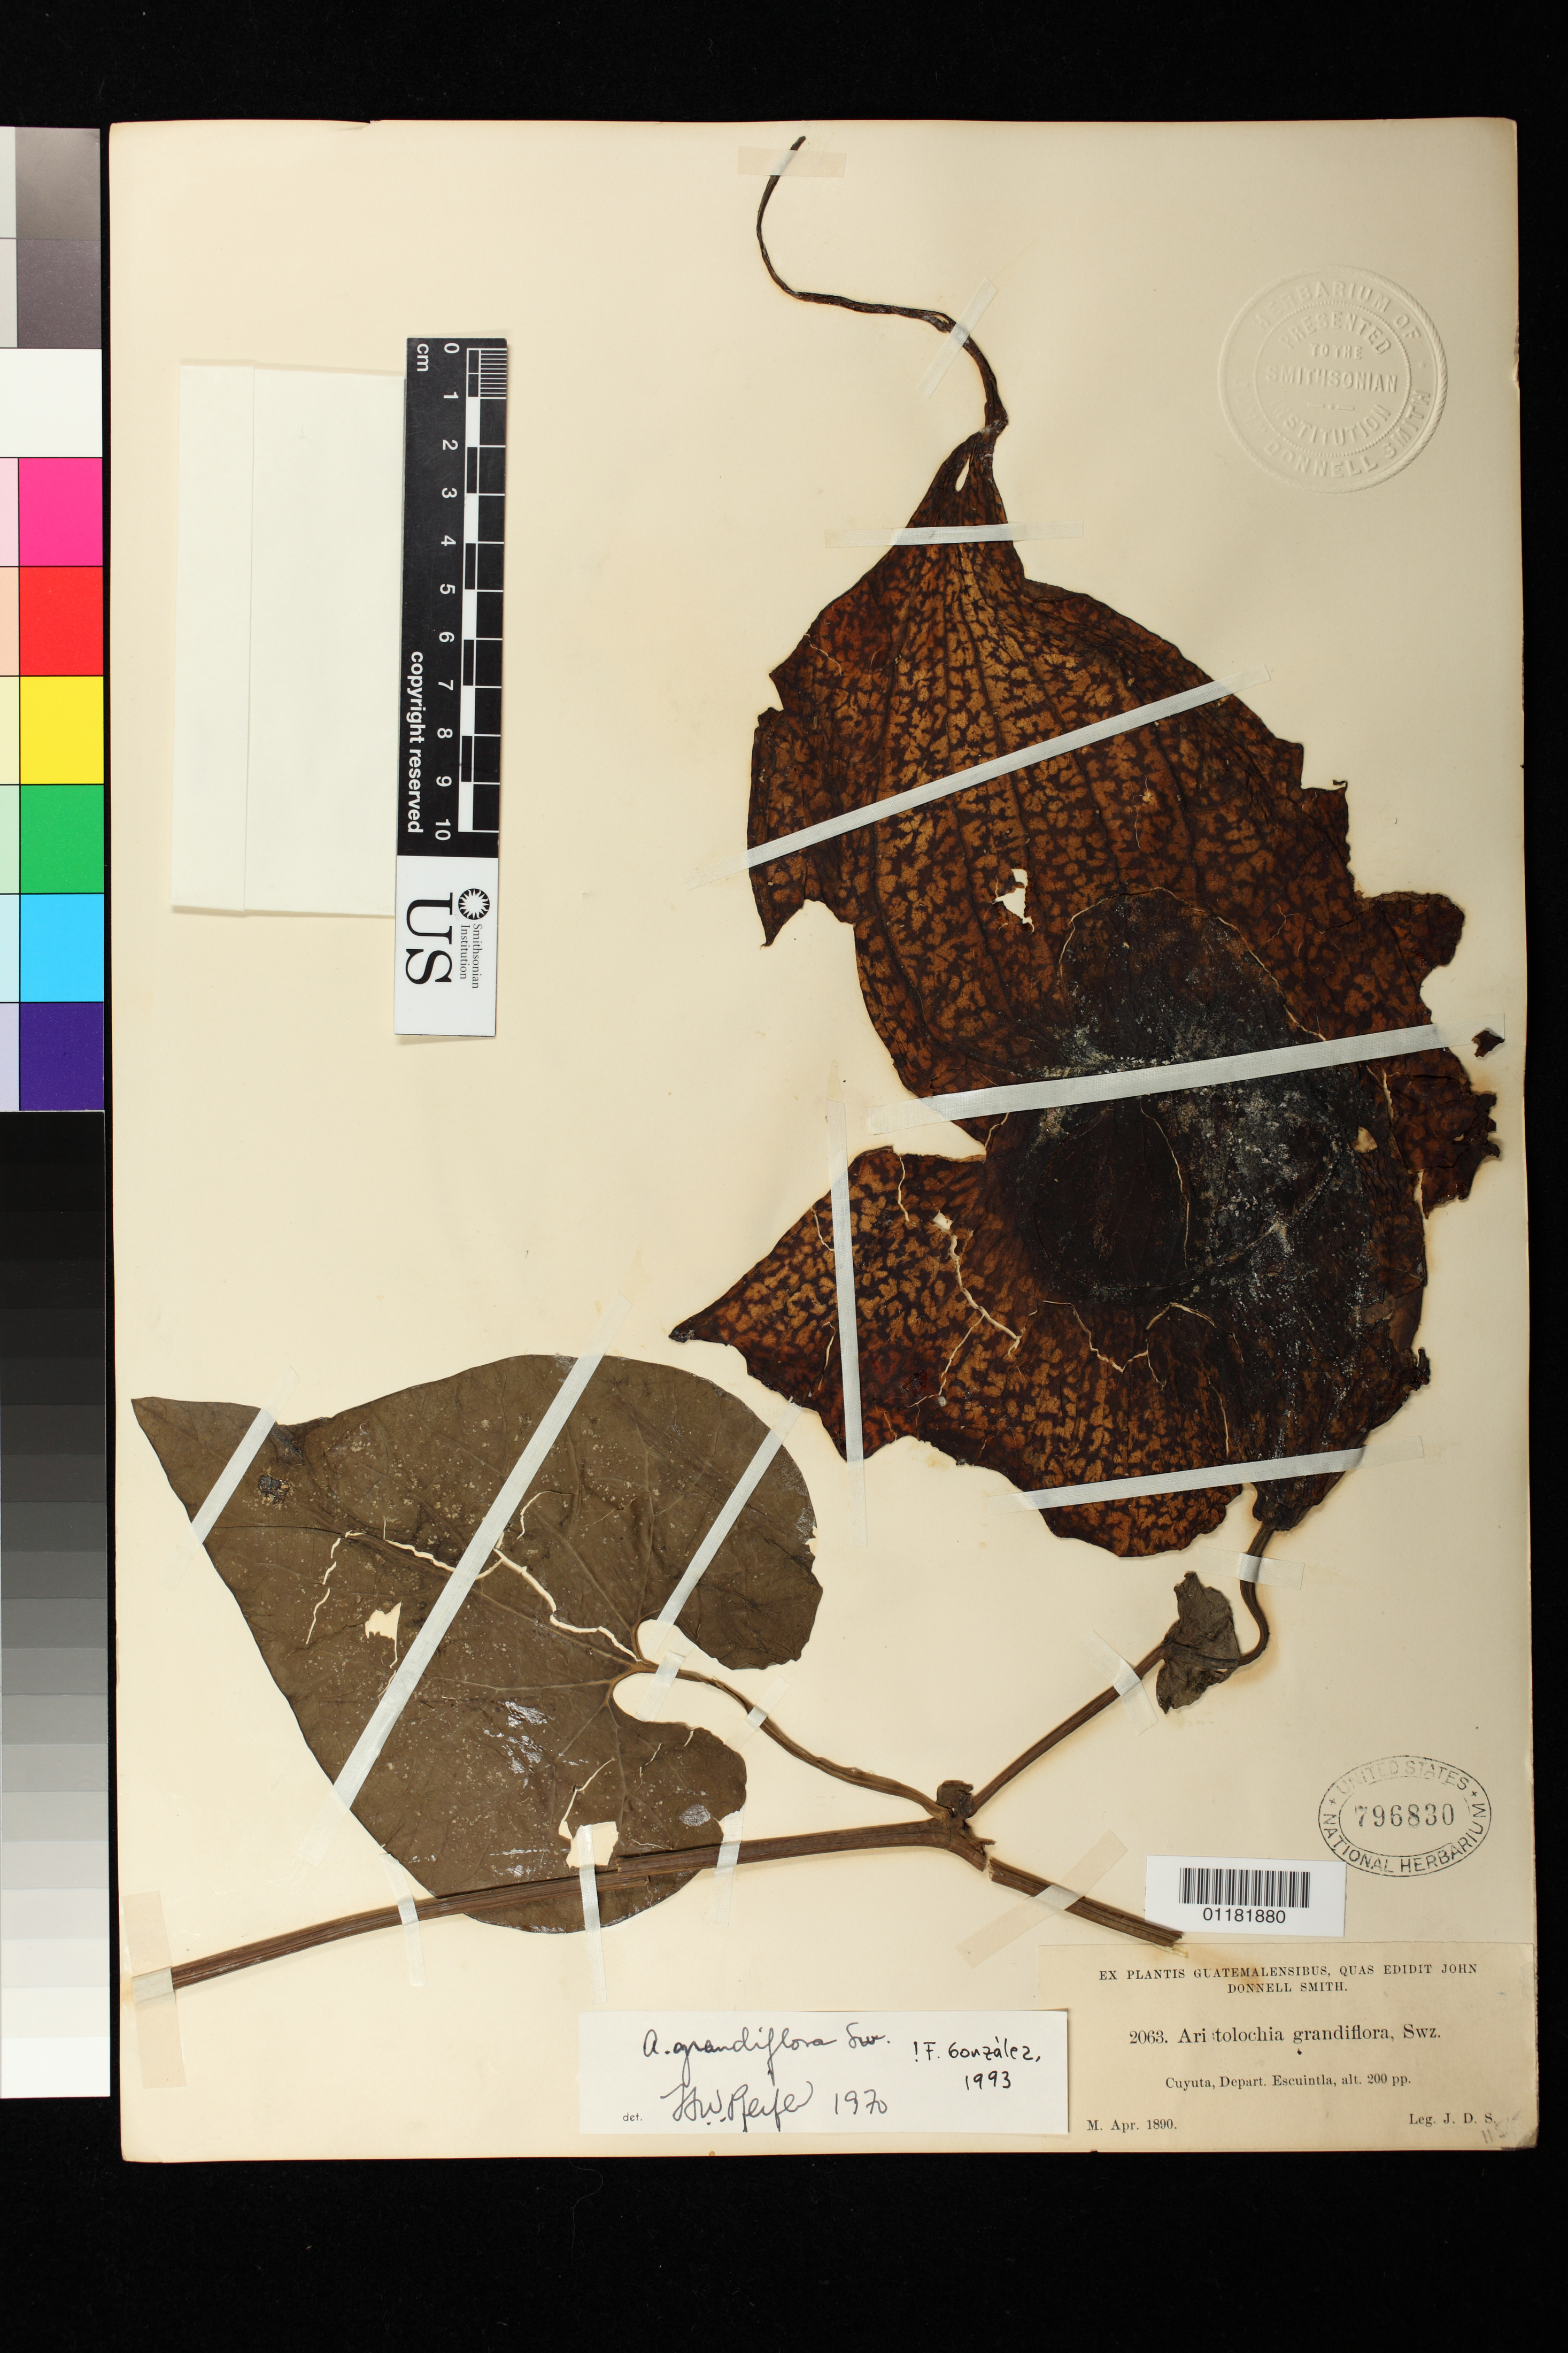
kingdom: Plantae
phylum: Tracheophyta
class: Magnoliopsida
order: Piperales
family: Aristolochiaceae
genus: Aristolochia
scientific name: Aristolochia grandiflora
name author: Sw.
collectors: J. Donnell Smith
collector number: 2063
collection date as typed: Apr 1890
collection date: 1890-04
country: Guatemala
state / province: Escuintla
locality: Cuyuta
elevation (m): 61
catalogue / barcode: US 796830